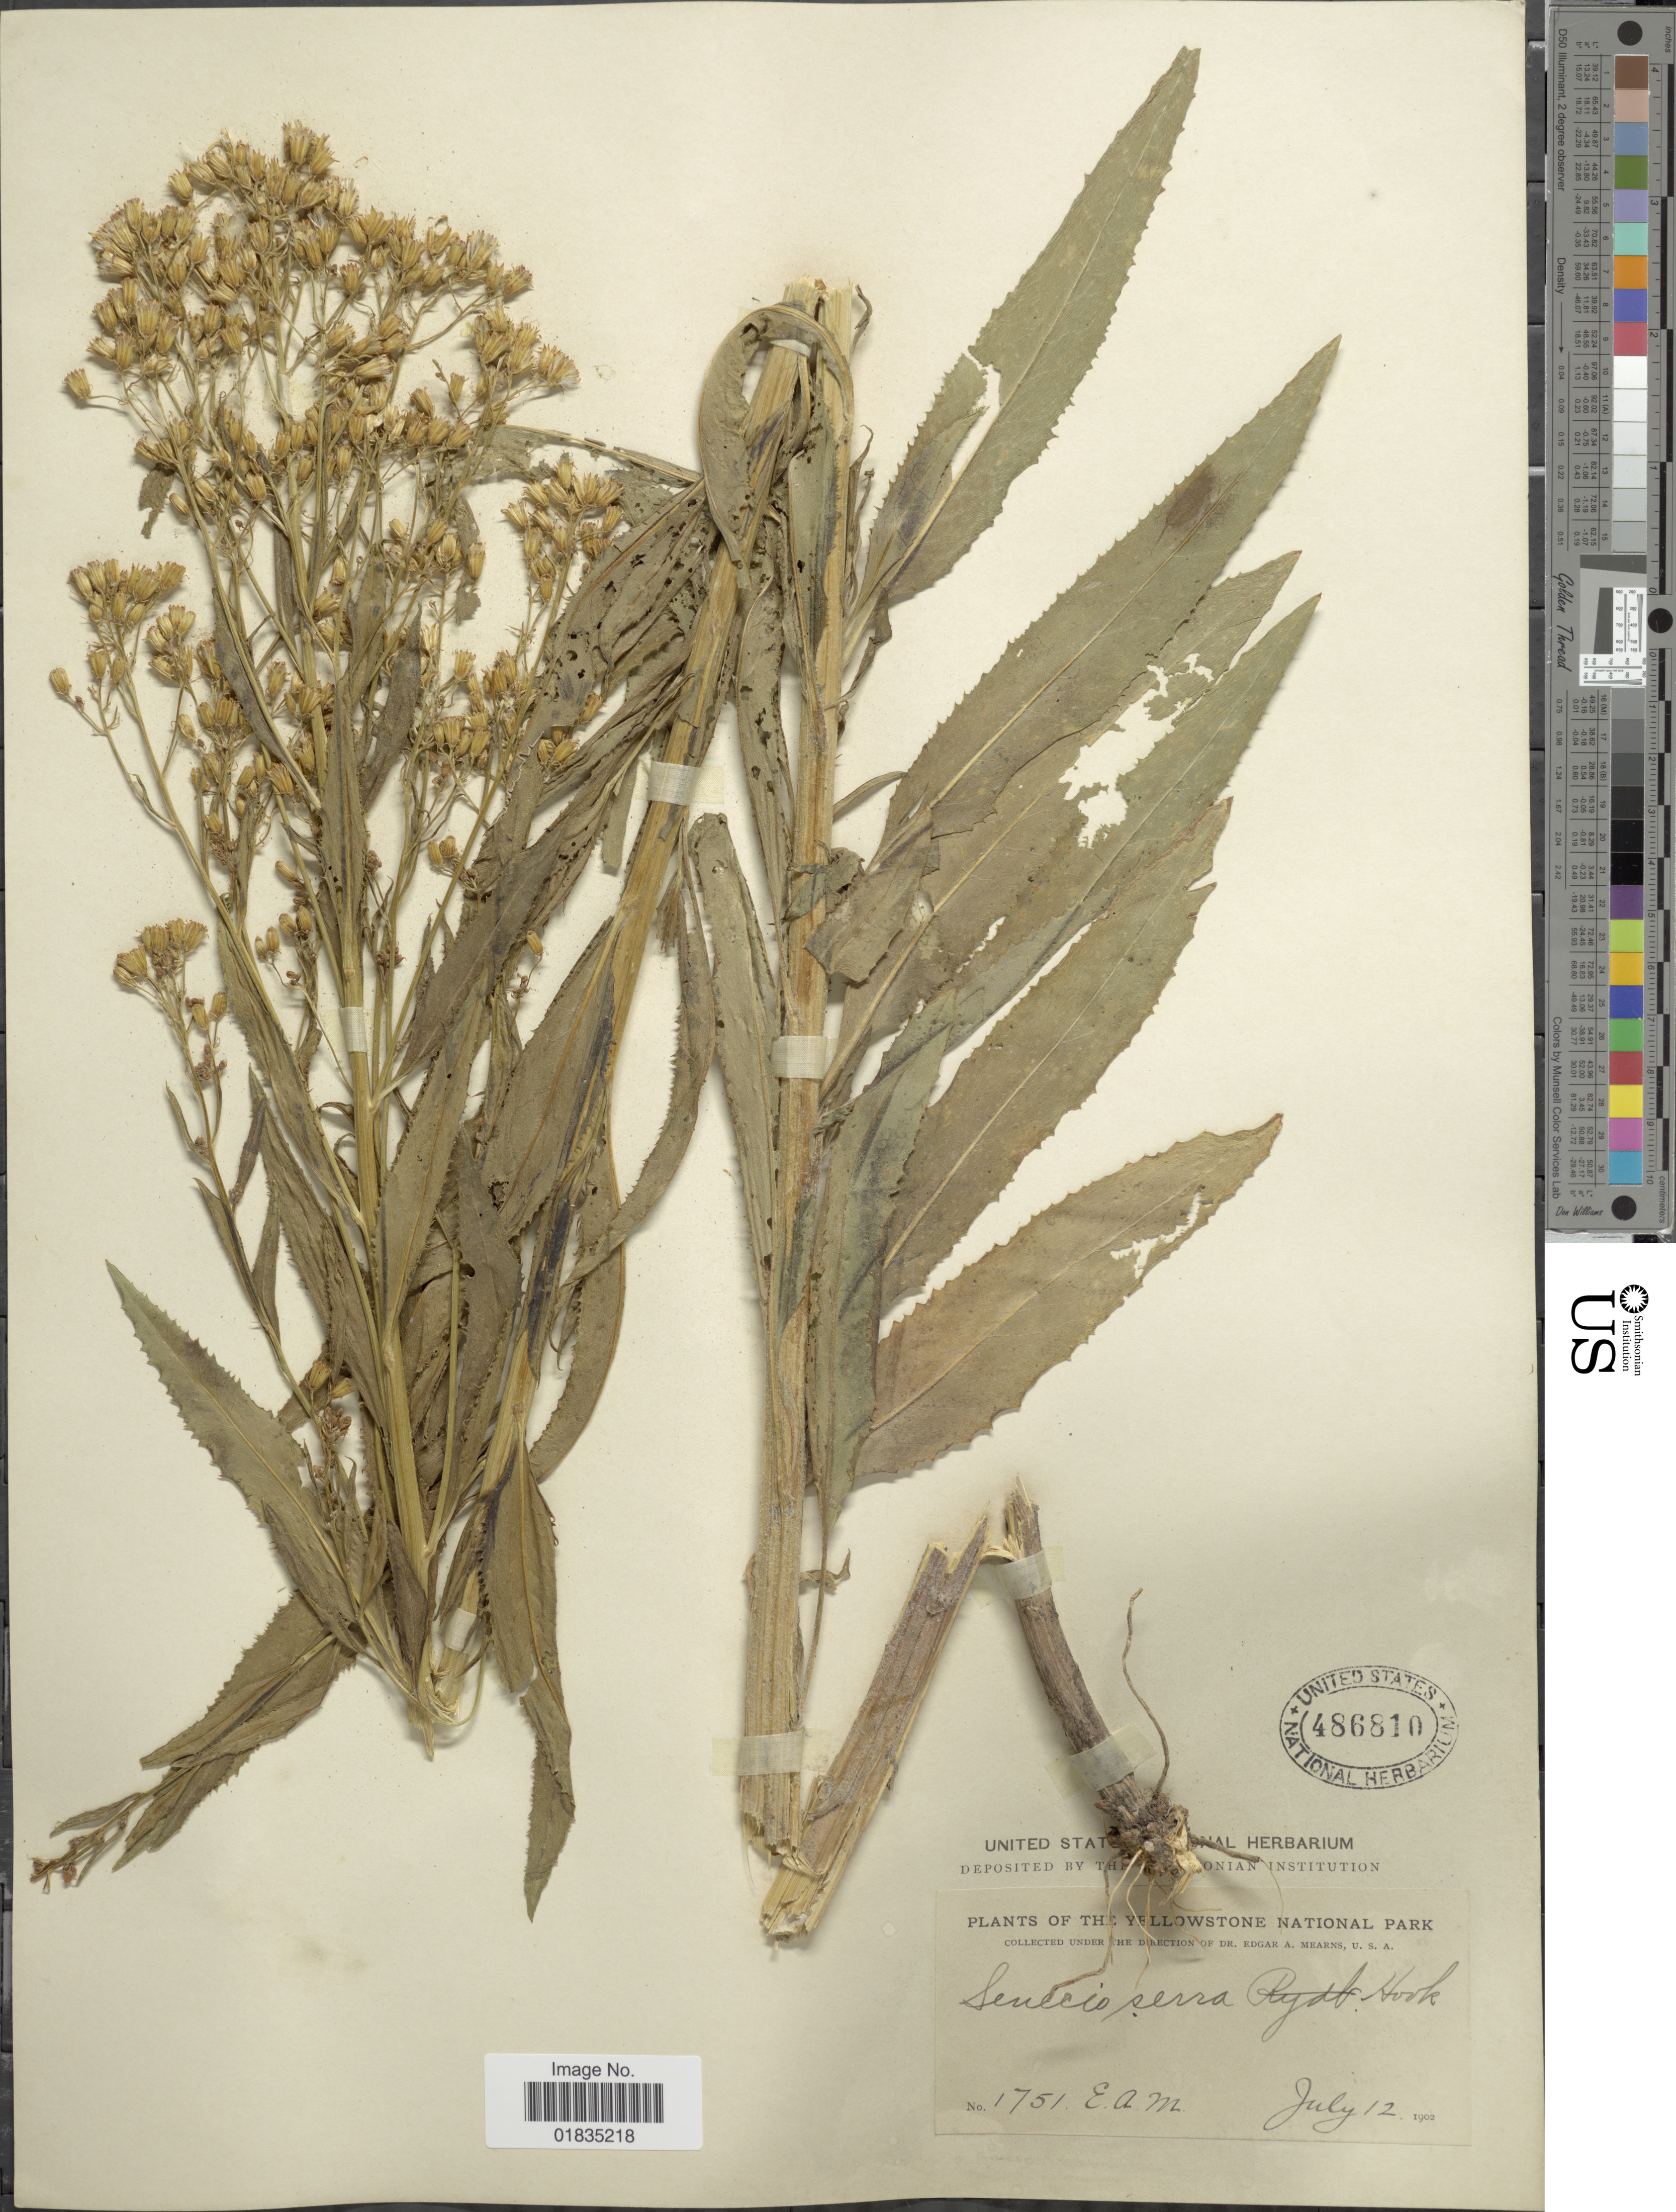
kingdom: Plantae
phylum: Tracheophyta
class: Magnoliopsida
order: Asterales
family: Asteraceae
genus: Senecio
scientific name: Senecio serra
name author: Hook.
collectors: E. A. Mearns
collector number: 1751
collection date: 1902-07-12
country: United States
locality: Yellowstone National Park.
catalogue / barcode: US 486810